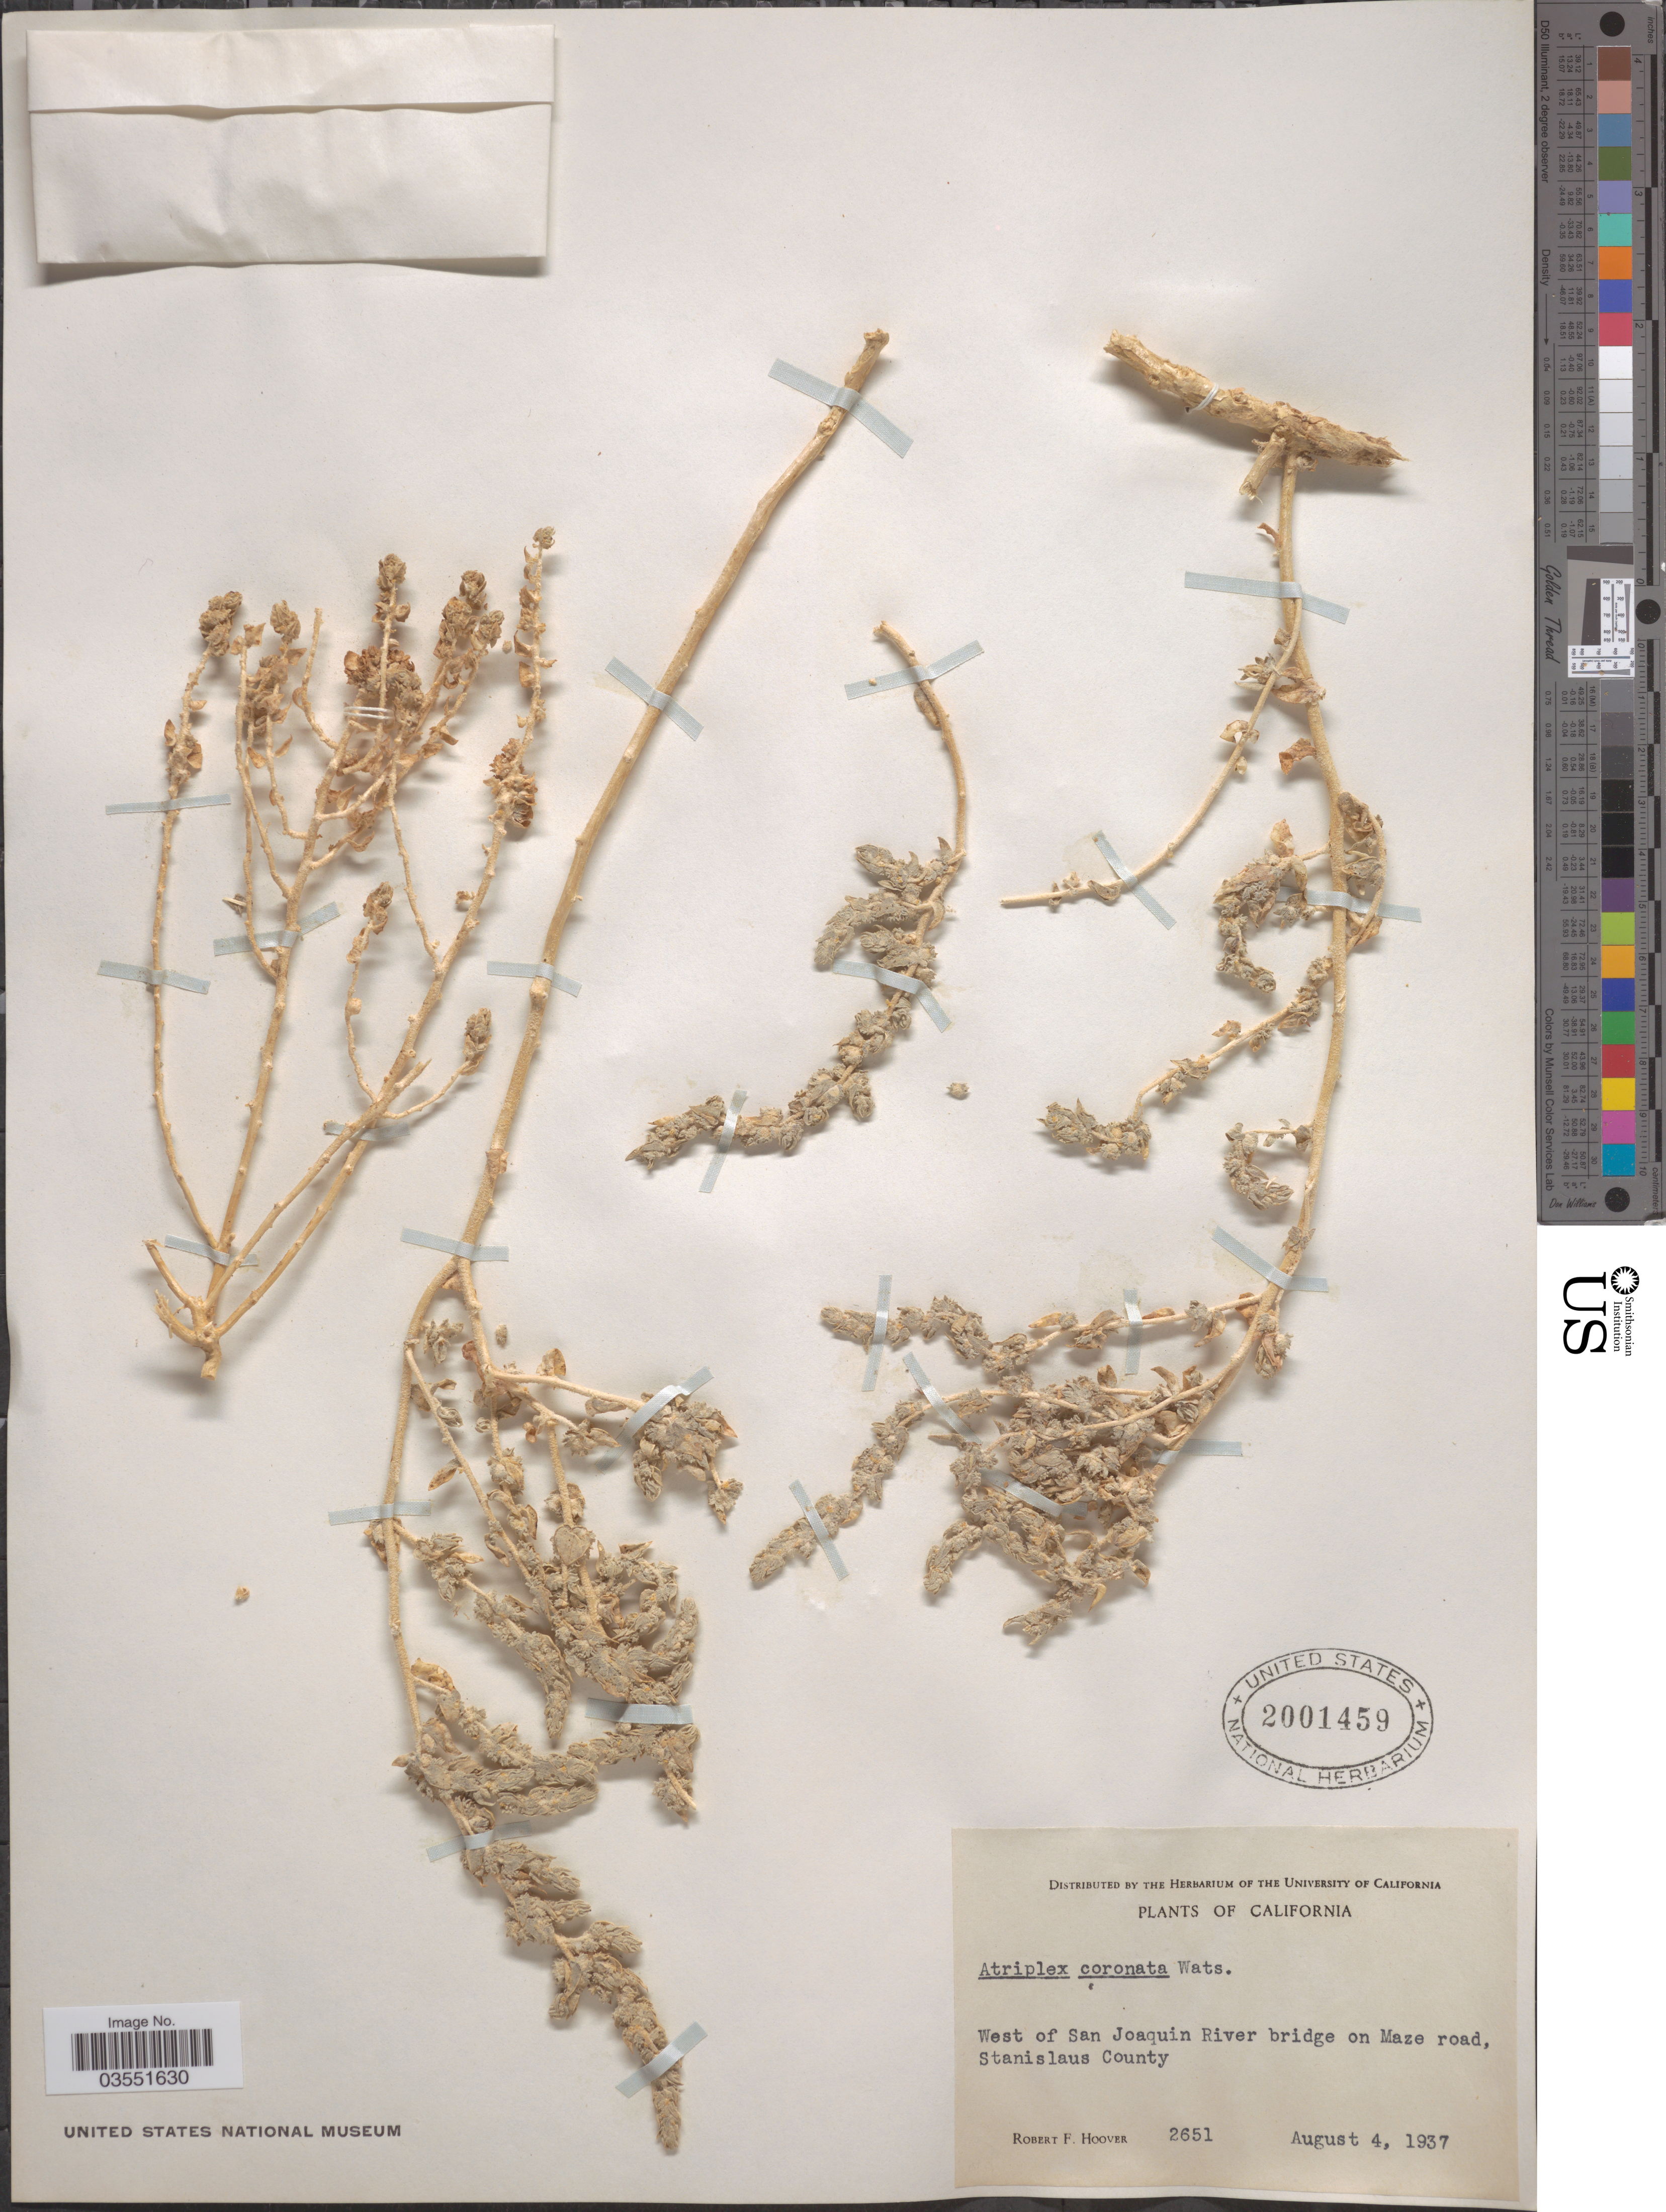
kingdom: Plantae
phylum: Tracheophyta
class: Magnoliopsida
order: Caryophyllales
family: Amaranthaceae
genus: Atriplex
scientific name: Atriplex coronata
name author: S. Watson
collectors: R. F. Hoover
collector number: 2651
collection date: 1937-08-04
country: United States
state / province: California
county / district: Stanislaus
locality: West of San Joaquin River bridge on Maze road, Stanislaus County.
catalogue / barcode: US 2001459